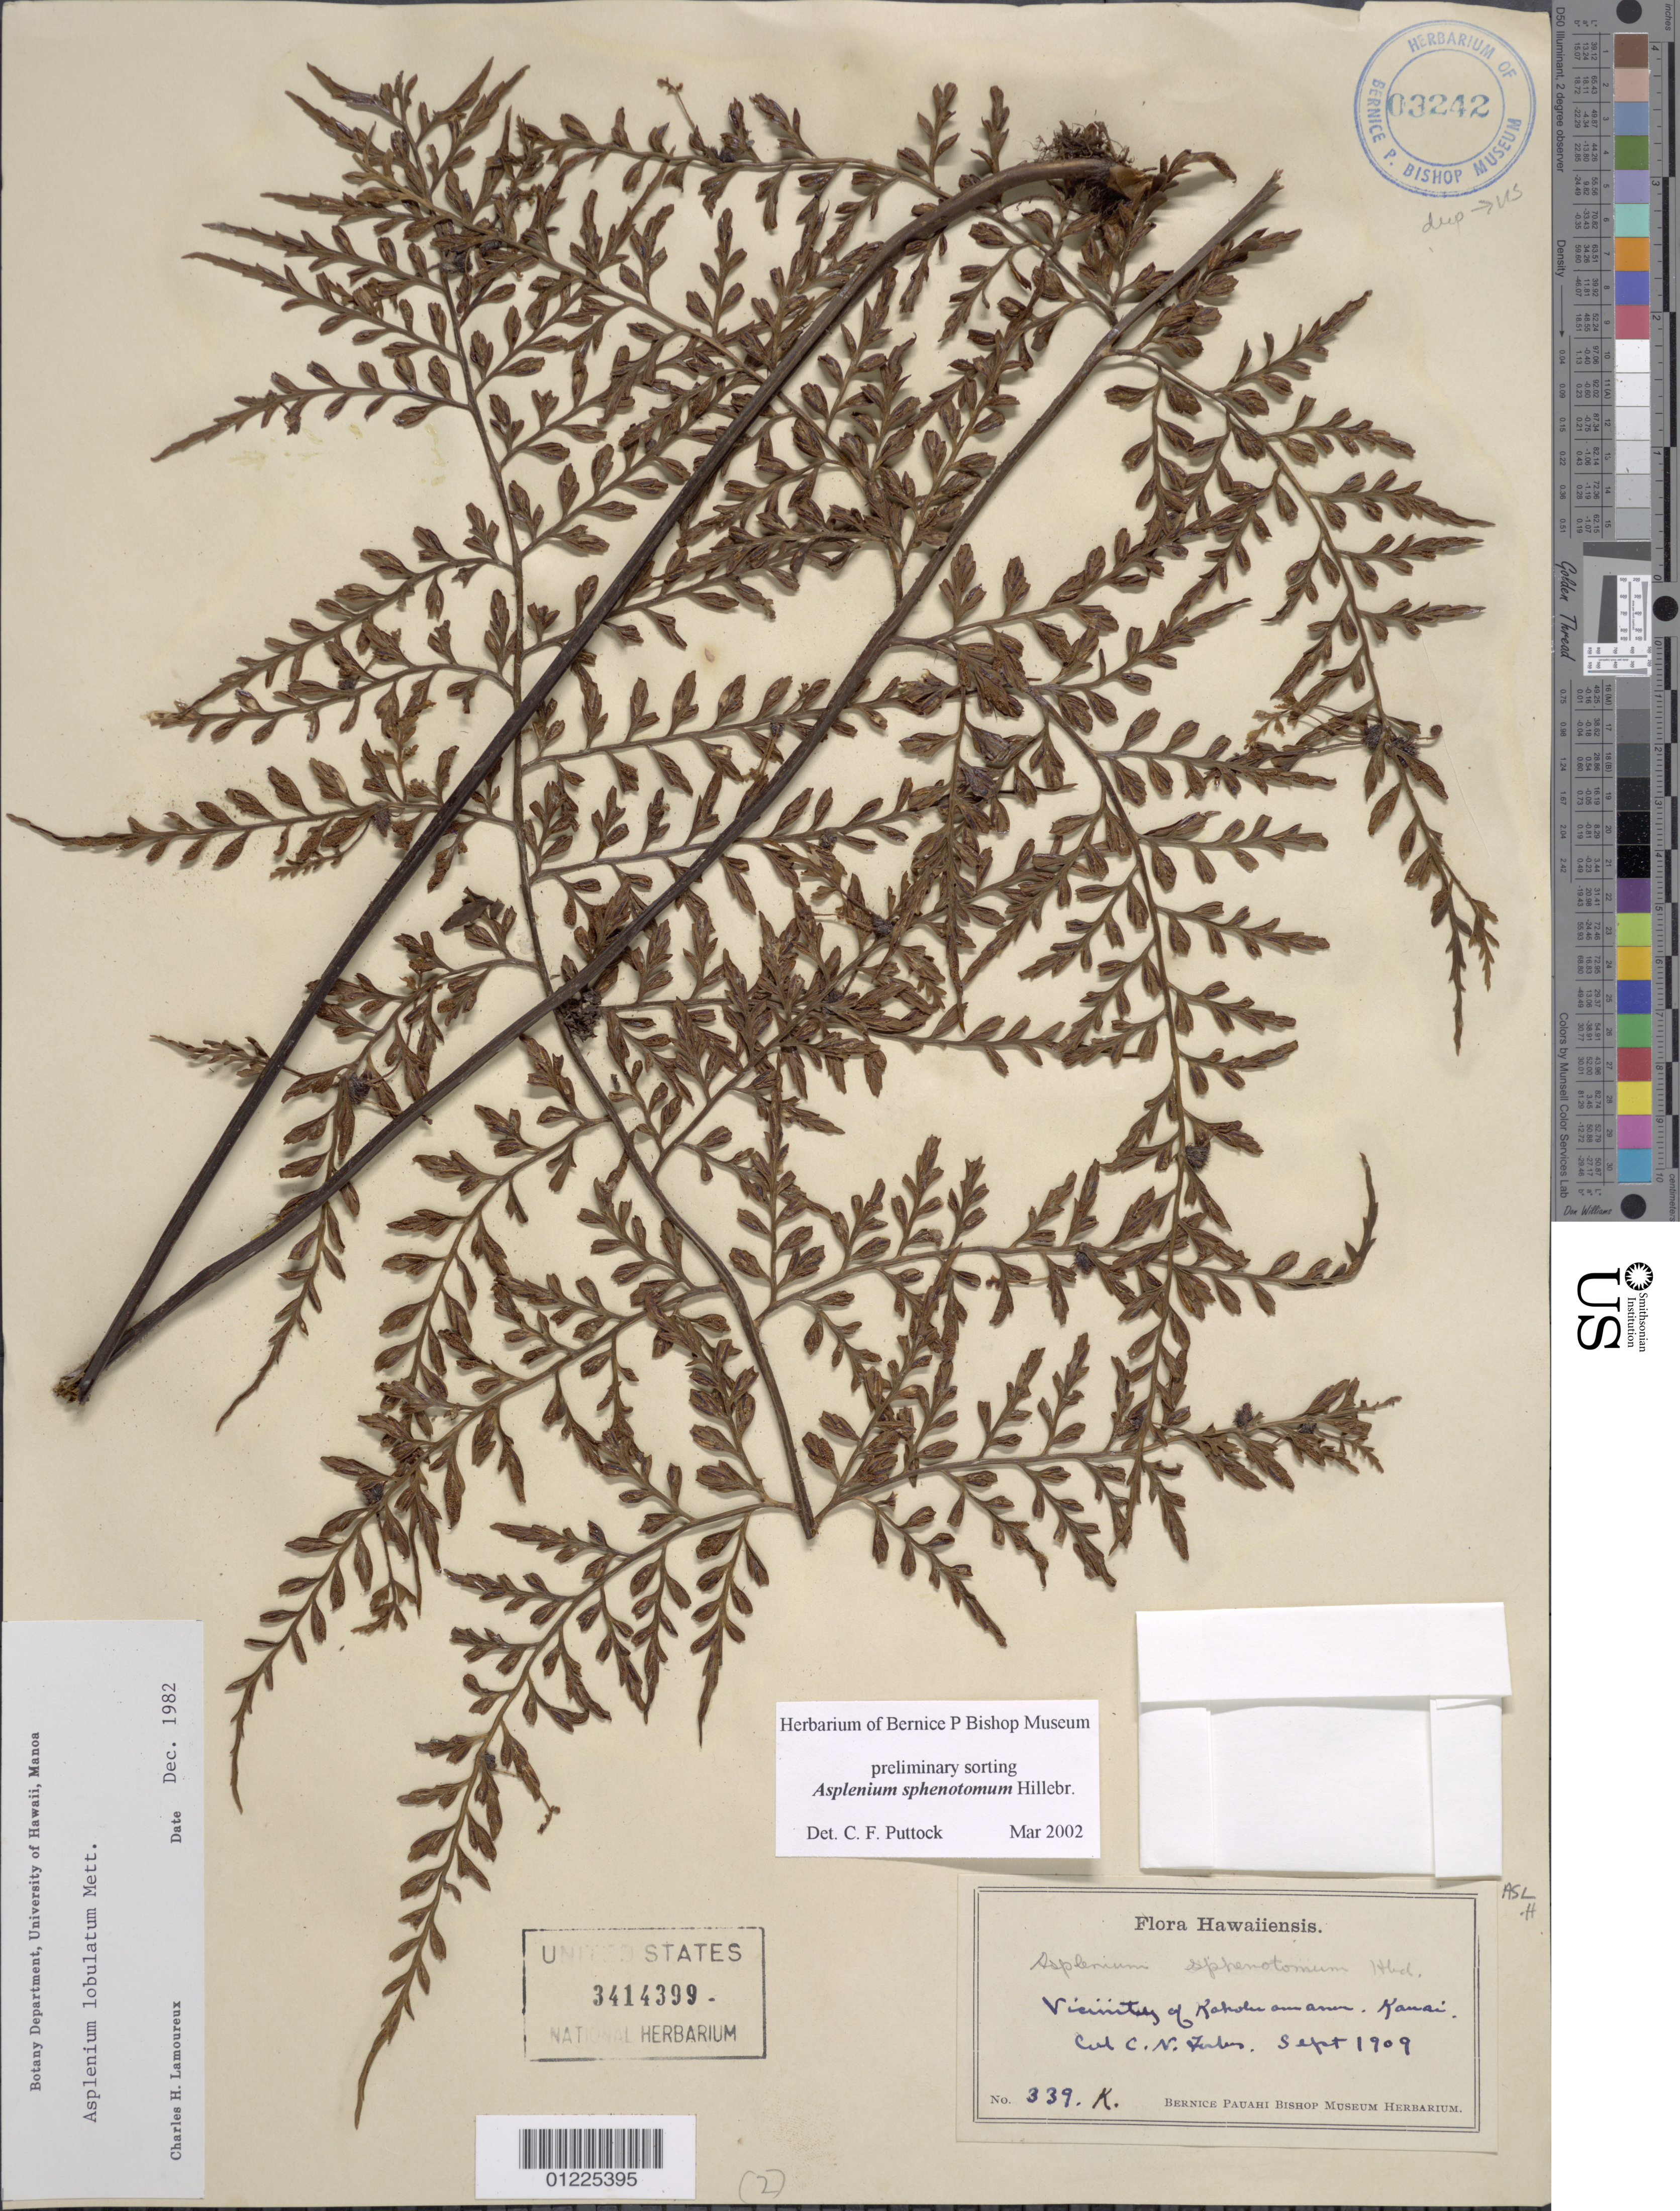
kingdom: Plantae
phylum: Tracheophyta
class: Polypodiopsida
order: Polypodiales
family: Aspleniaceae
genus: Asplenium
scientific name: Asplenium sphenotomum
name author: Hillebr.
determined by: Puttock, C. F.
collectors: C. N. Forbes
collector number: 339.K.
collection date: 1909-09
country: United States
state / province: Hawaii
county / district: Kauai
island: Kaua'i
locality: Vicinity of Kaholuamano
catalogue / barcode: US 3414399